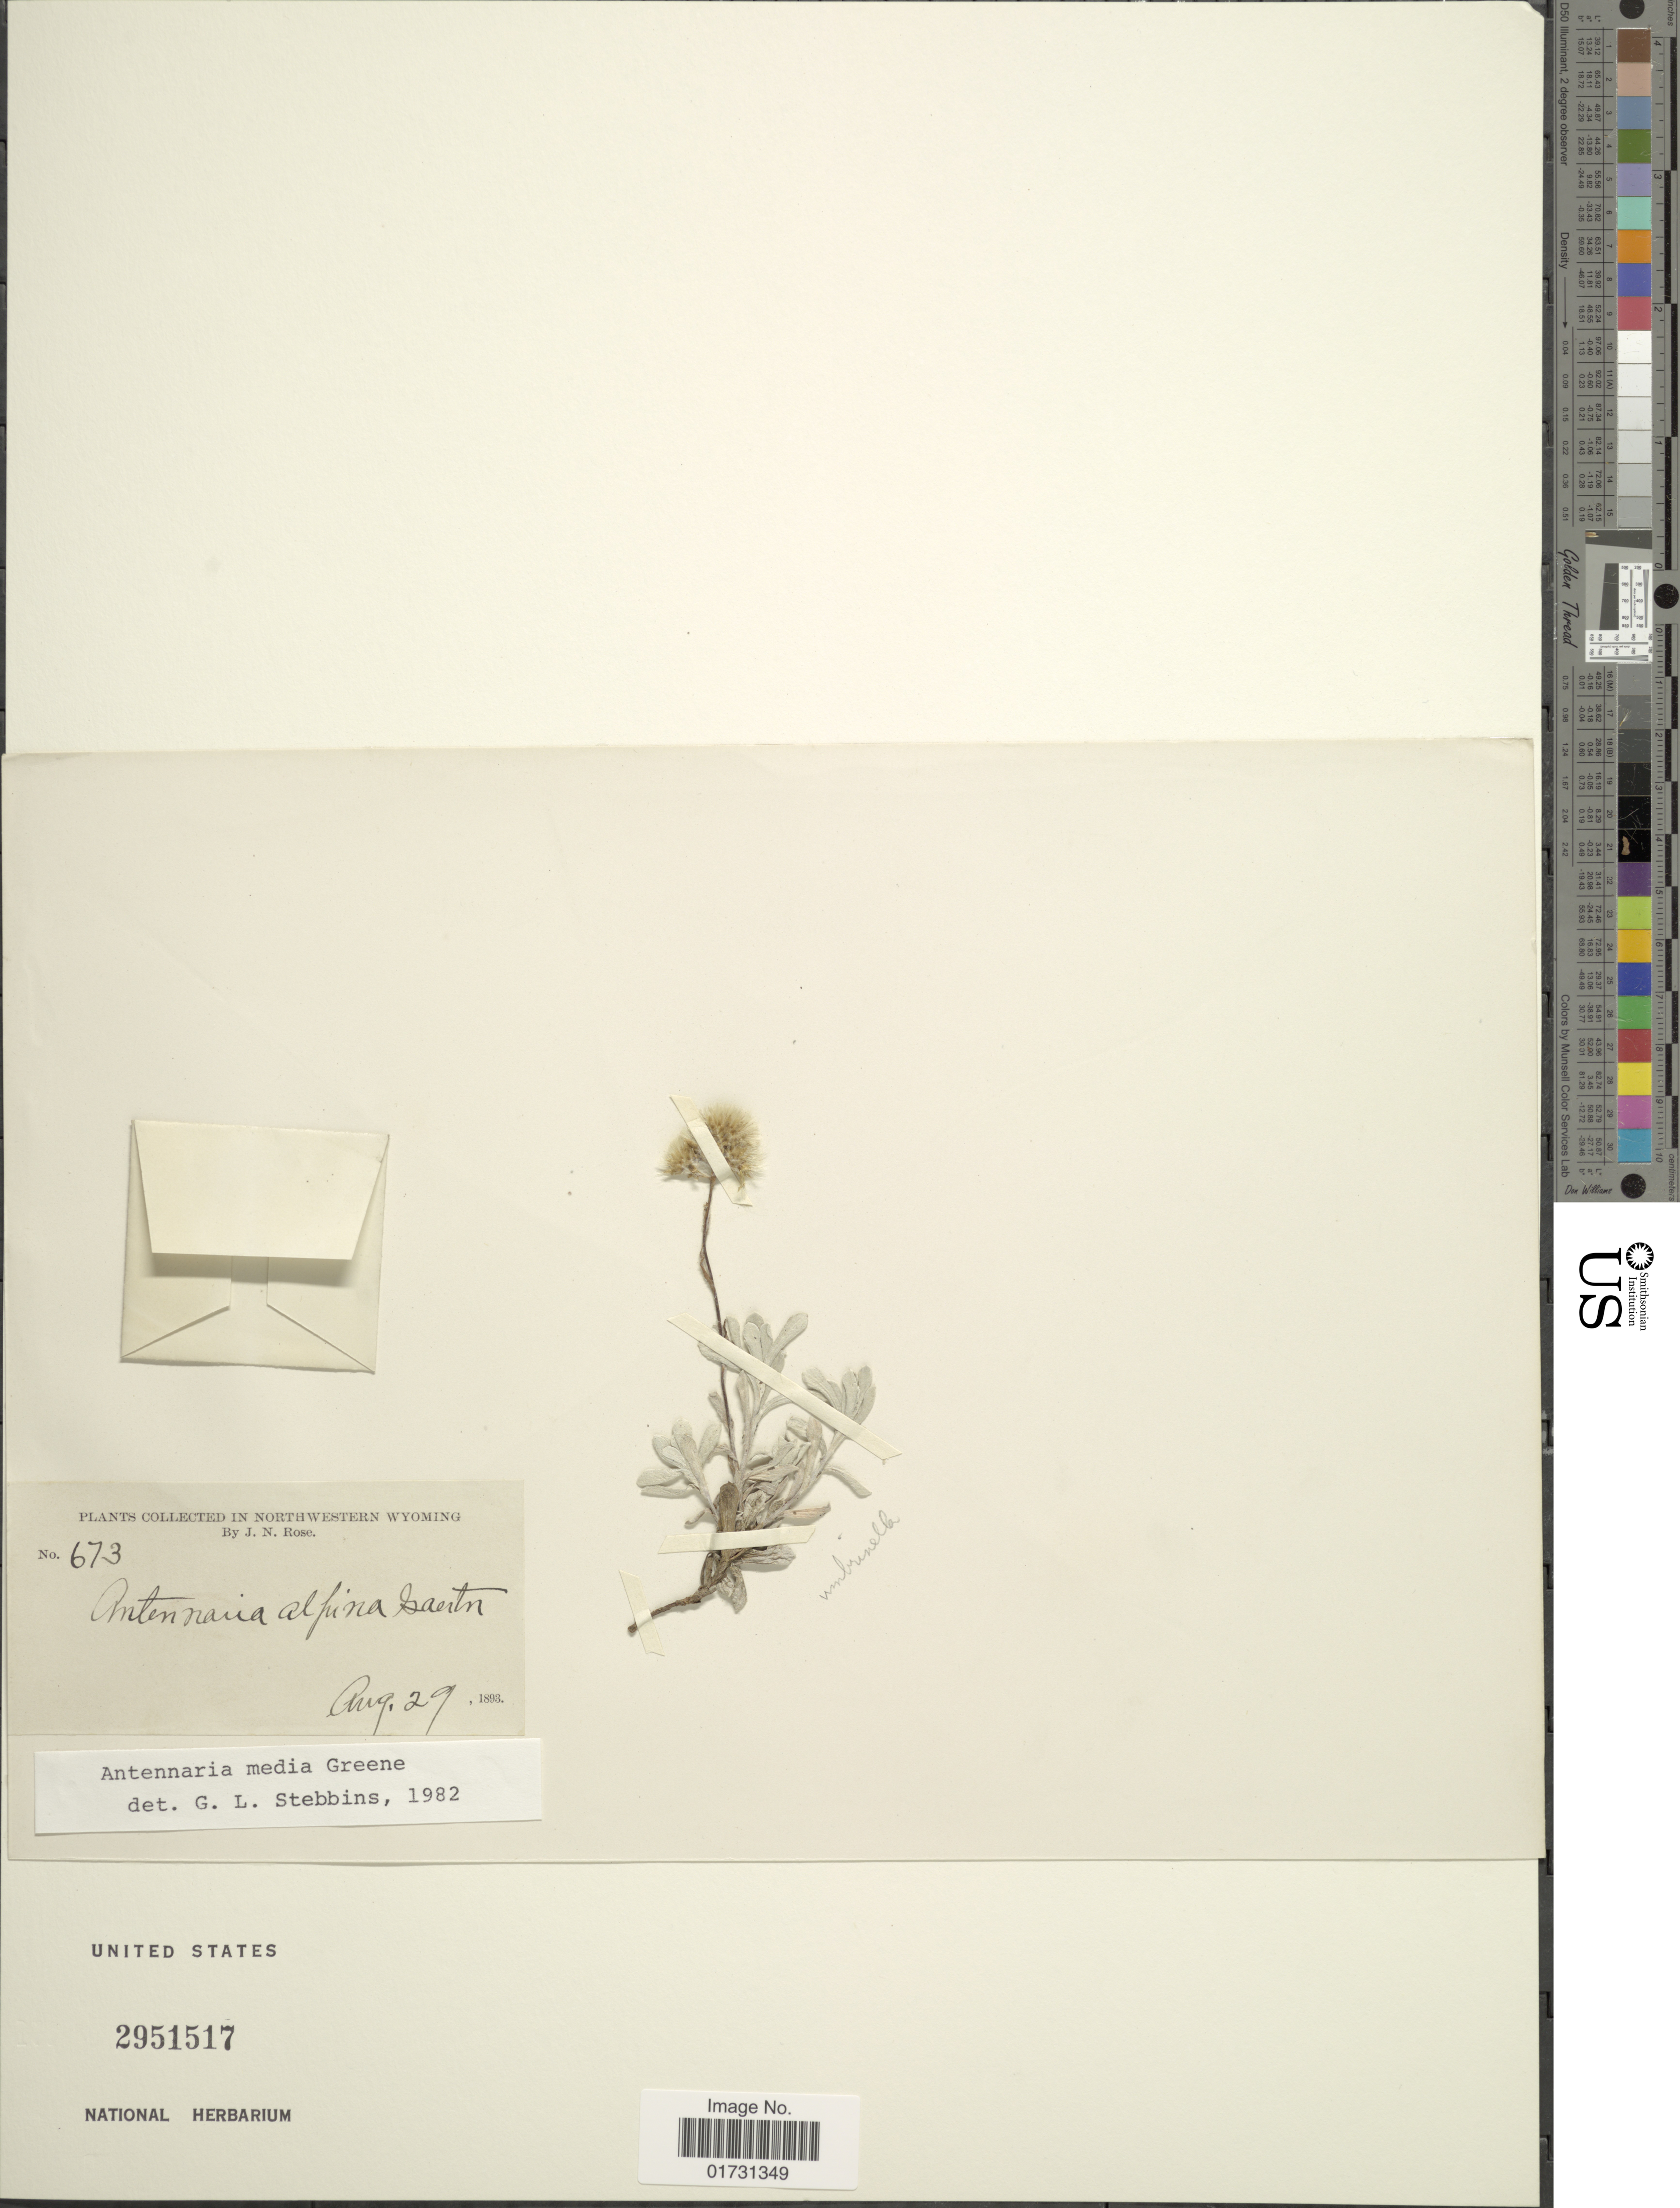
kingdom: Plantae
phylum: Tracheophyta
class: Magnoliopsida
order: Asterales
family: Asteraceae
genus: Antennaria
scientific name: Antennaria media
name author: Greene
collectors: J. N. Rose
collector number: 673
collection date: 1893-08-29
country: United States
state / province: Wyoming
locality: In Northwestern Wyoming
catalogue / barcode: US 2951517